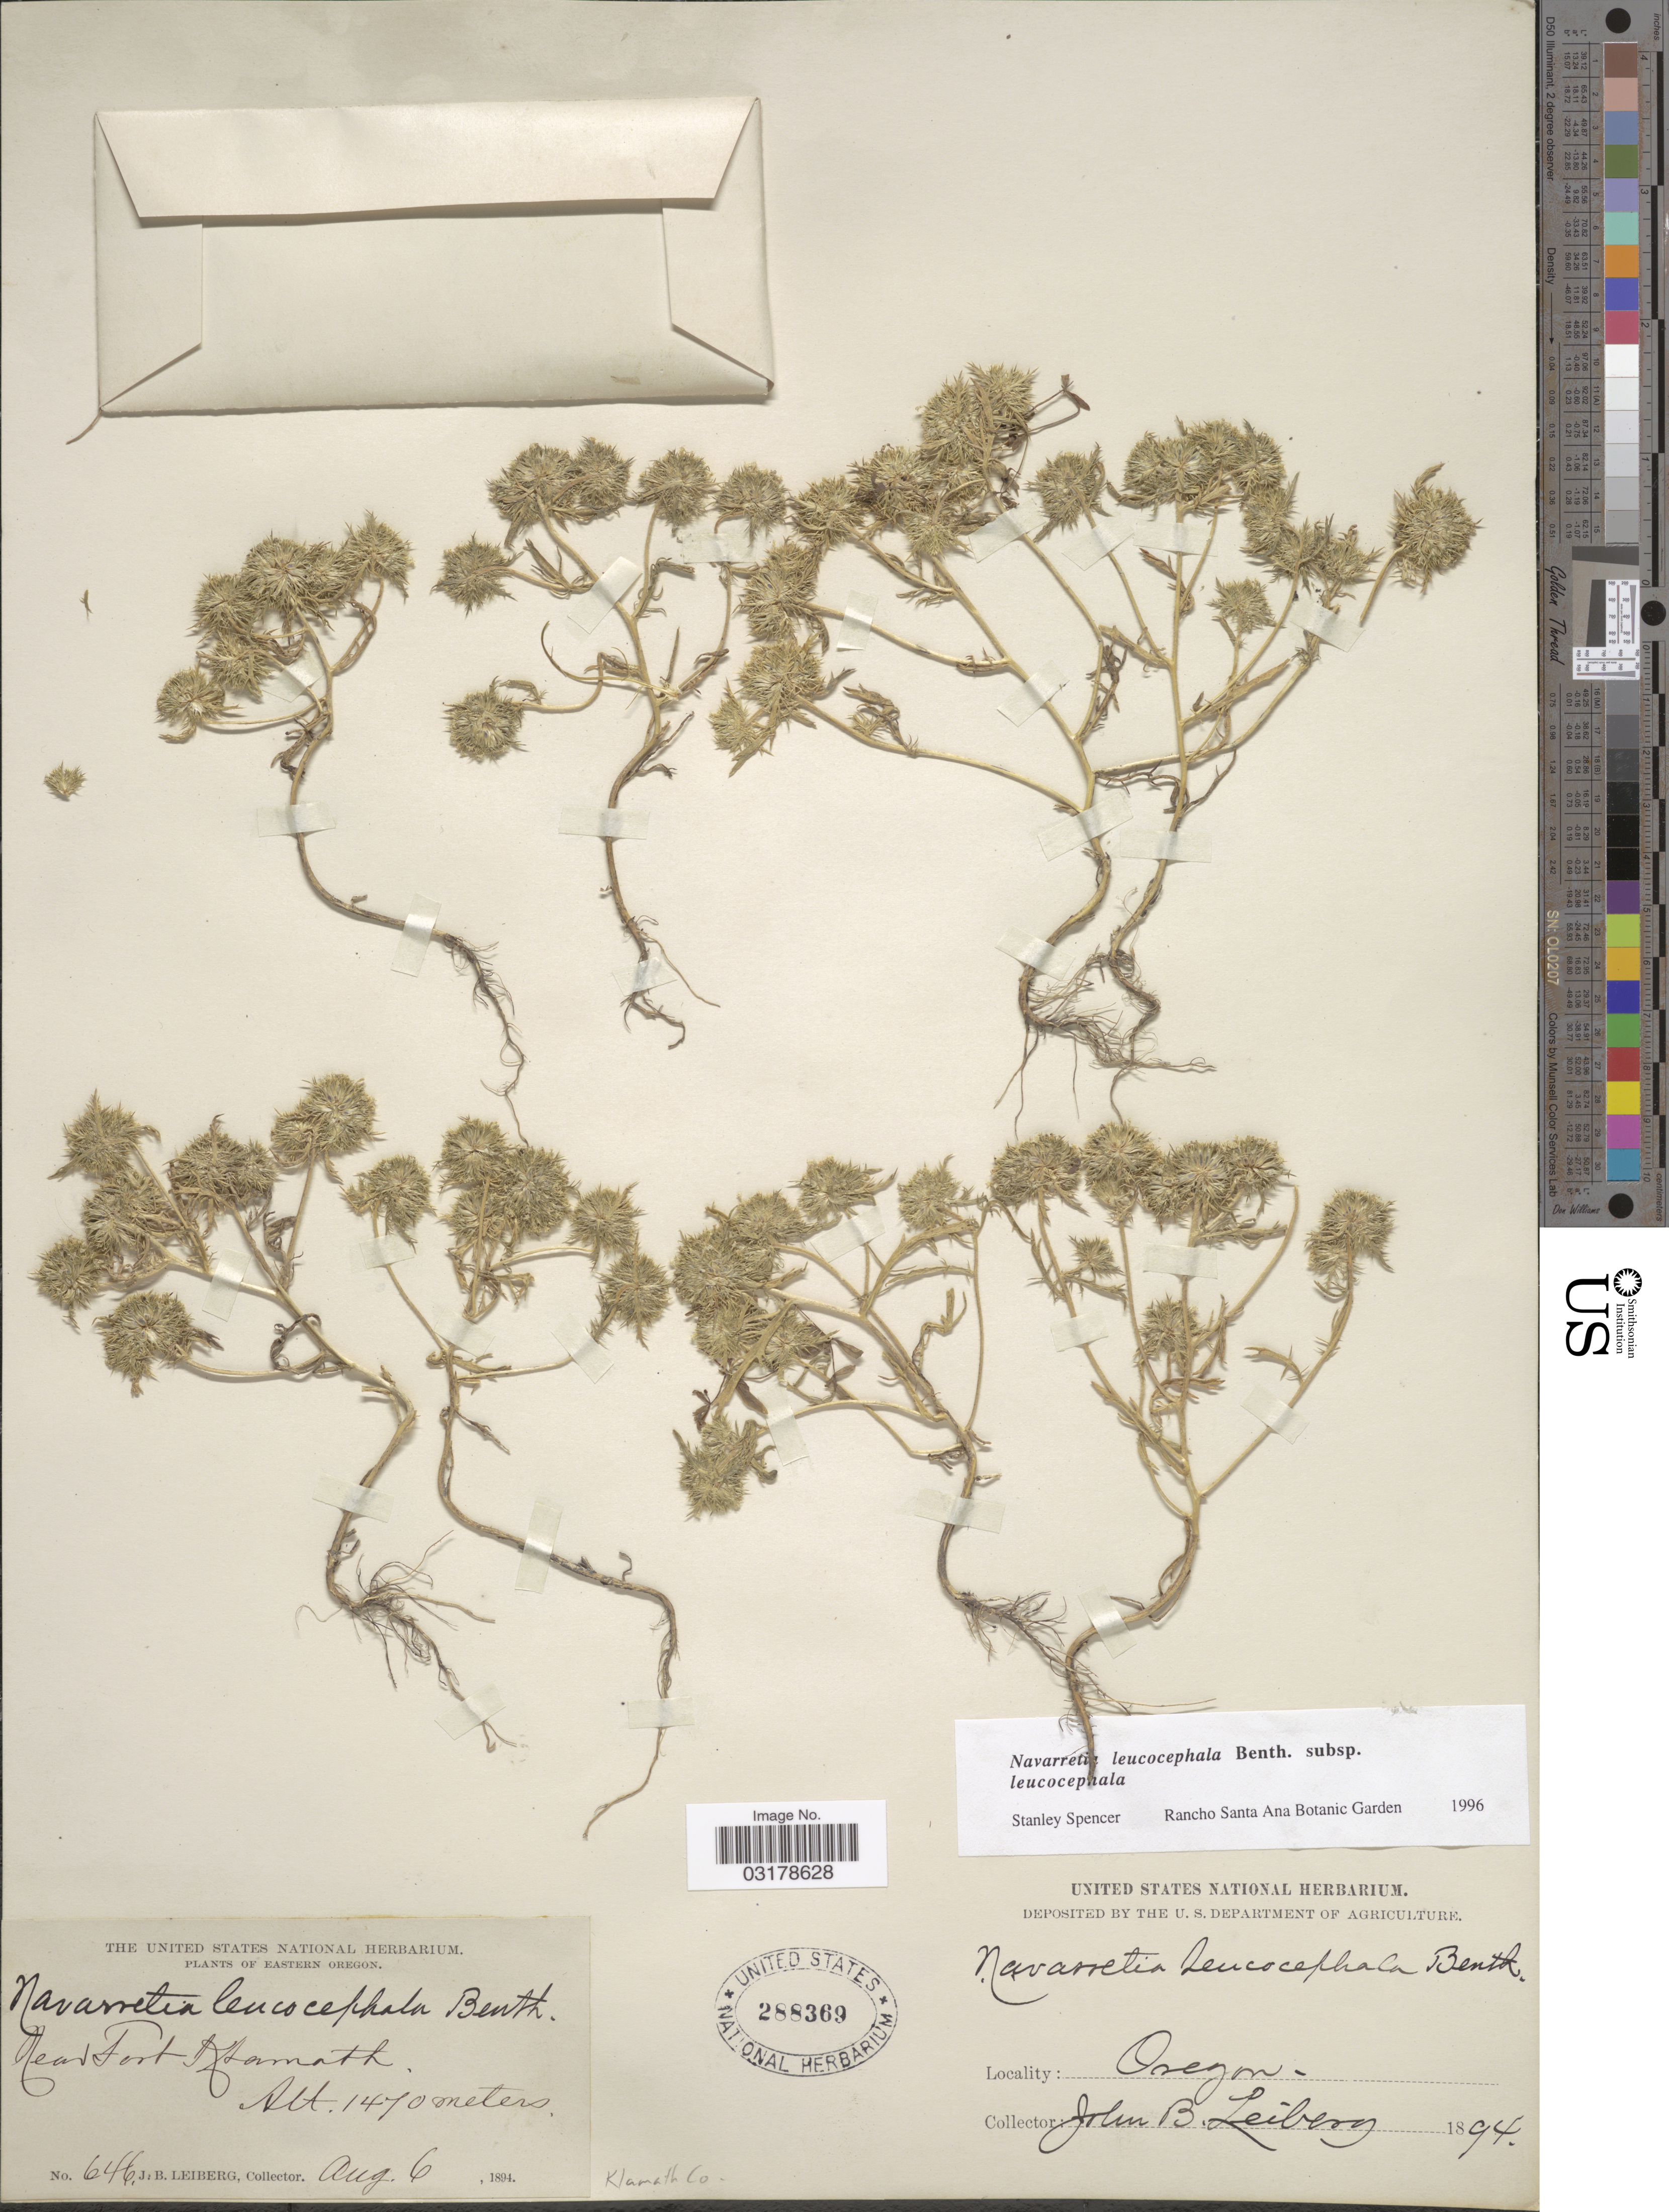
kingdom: Plantae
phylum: Tracheophyta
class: Magnoliopsida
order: Ericales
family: Polemoniaceae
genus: Navarretia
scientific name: Navarretia leucocephala subsp. leucocephala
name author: Benth.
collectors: J. Leiberg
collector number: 646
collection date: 1894-08-06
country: United States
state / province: Oregon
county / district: Klamath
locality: Eastern Oregon. Near Fort Klamath. Klamath Co.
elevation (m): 1470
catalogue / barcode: US 288369